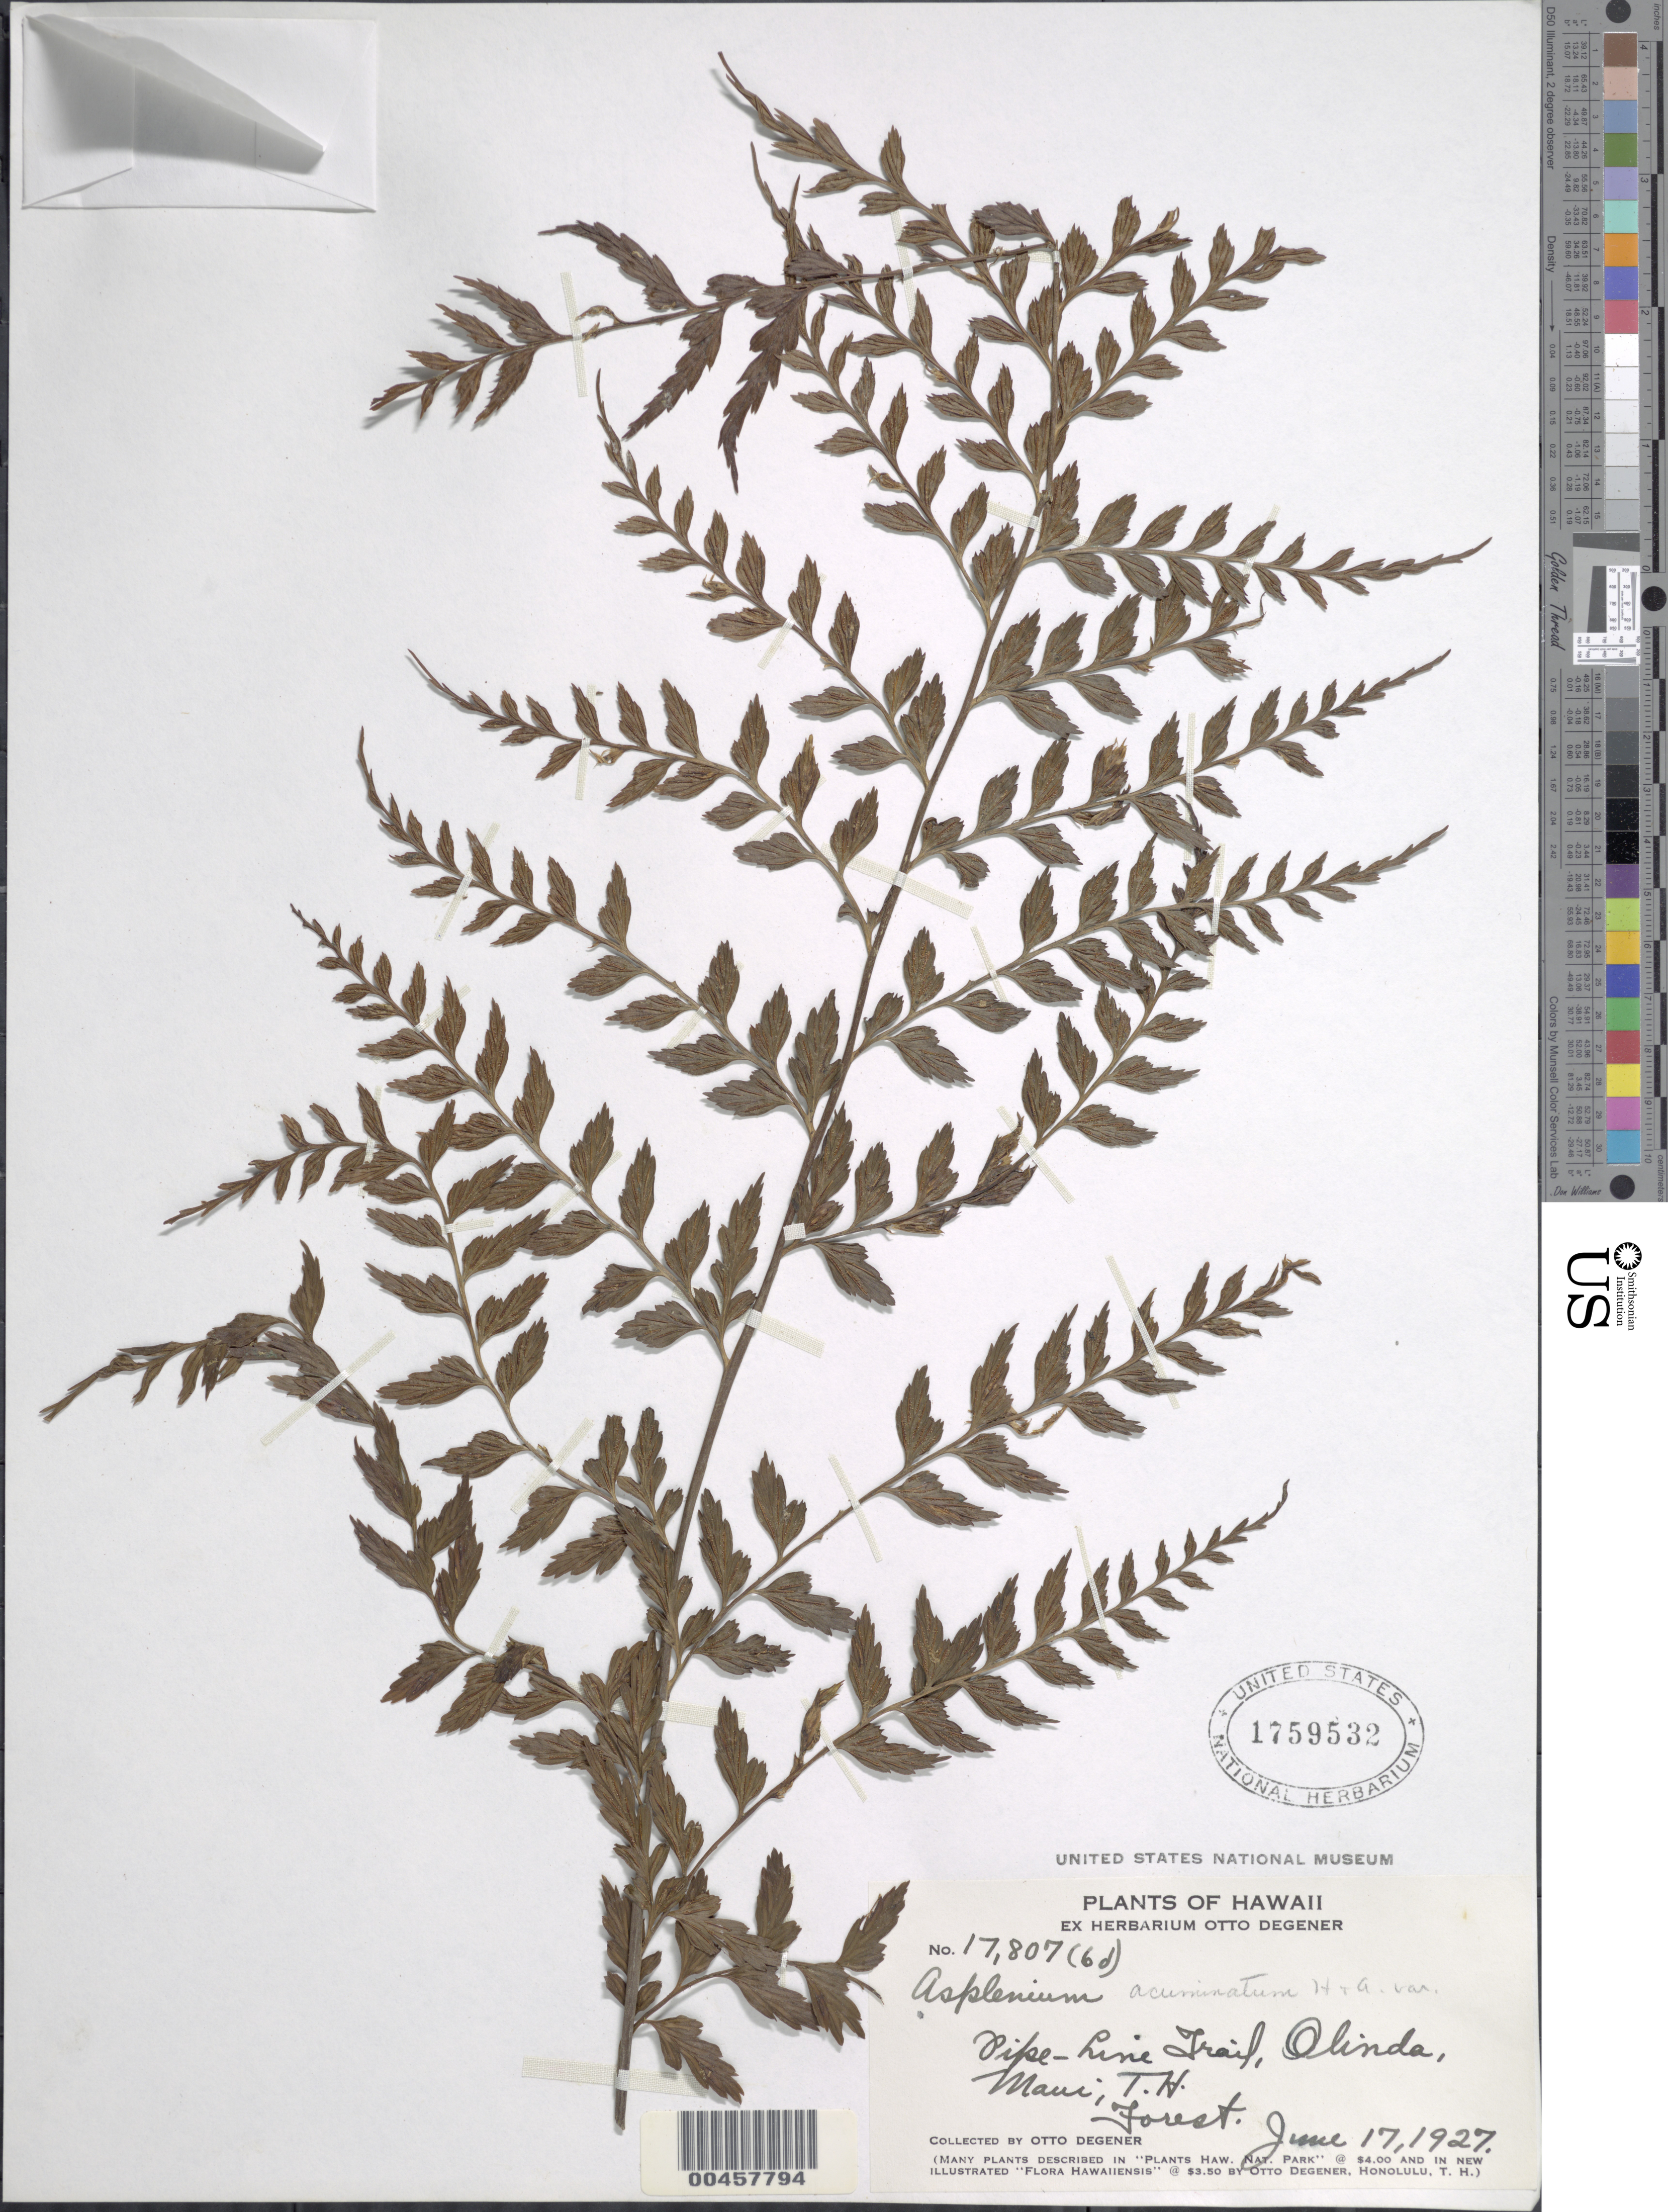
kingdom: Plantae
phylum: Tracheophyta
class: Polypodiopsida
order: Polypodiales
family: Aspleniaceae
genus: Asplenium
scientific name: Asplenium acuminatum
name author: Hook. & Arn.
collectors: O. Degener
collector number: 17807 (6d)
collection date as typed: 17 Jun 1927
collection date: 1927-06-17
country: United States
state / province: Hawaii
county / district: Maui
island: Maui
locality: Pipe-Line Trail, Olinda, Maui, T.H.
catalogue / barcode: US 1759532